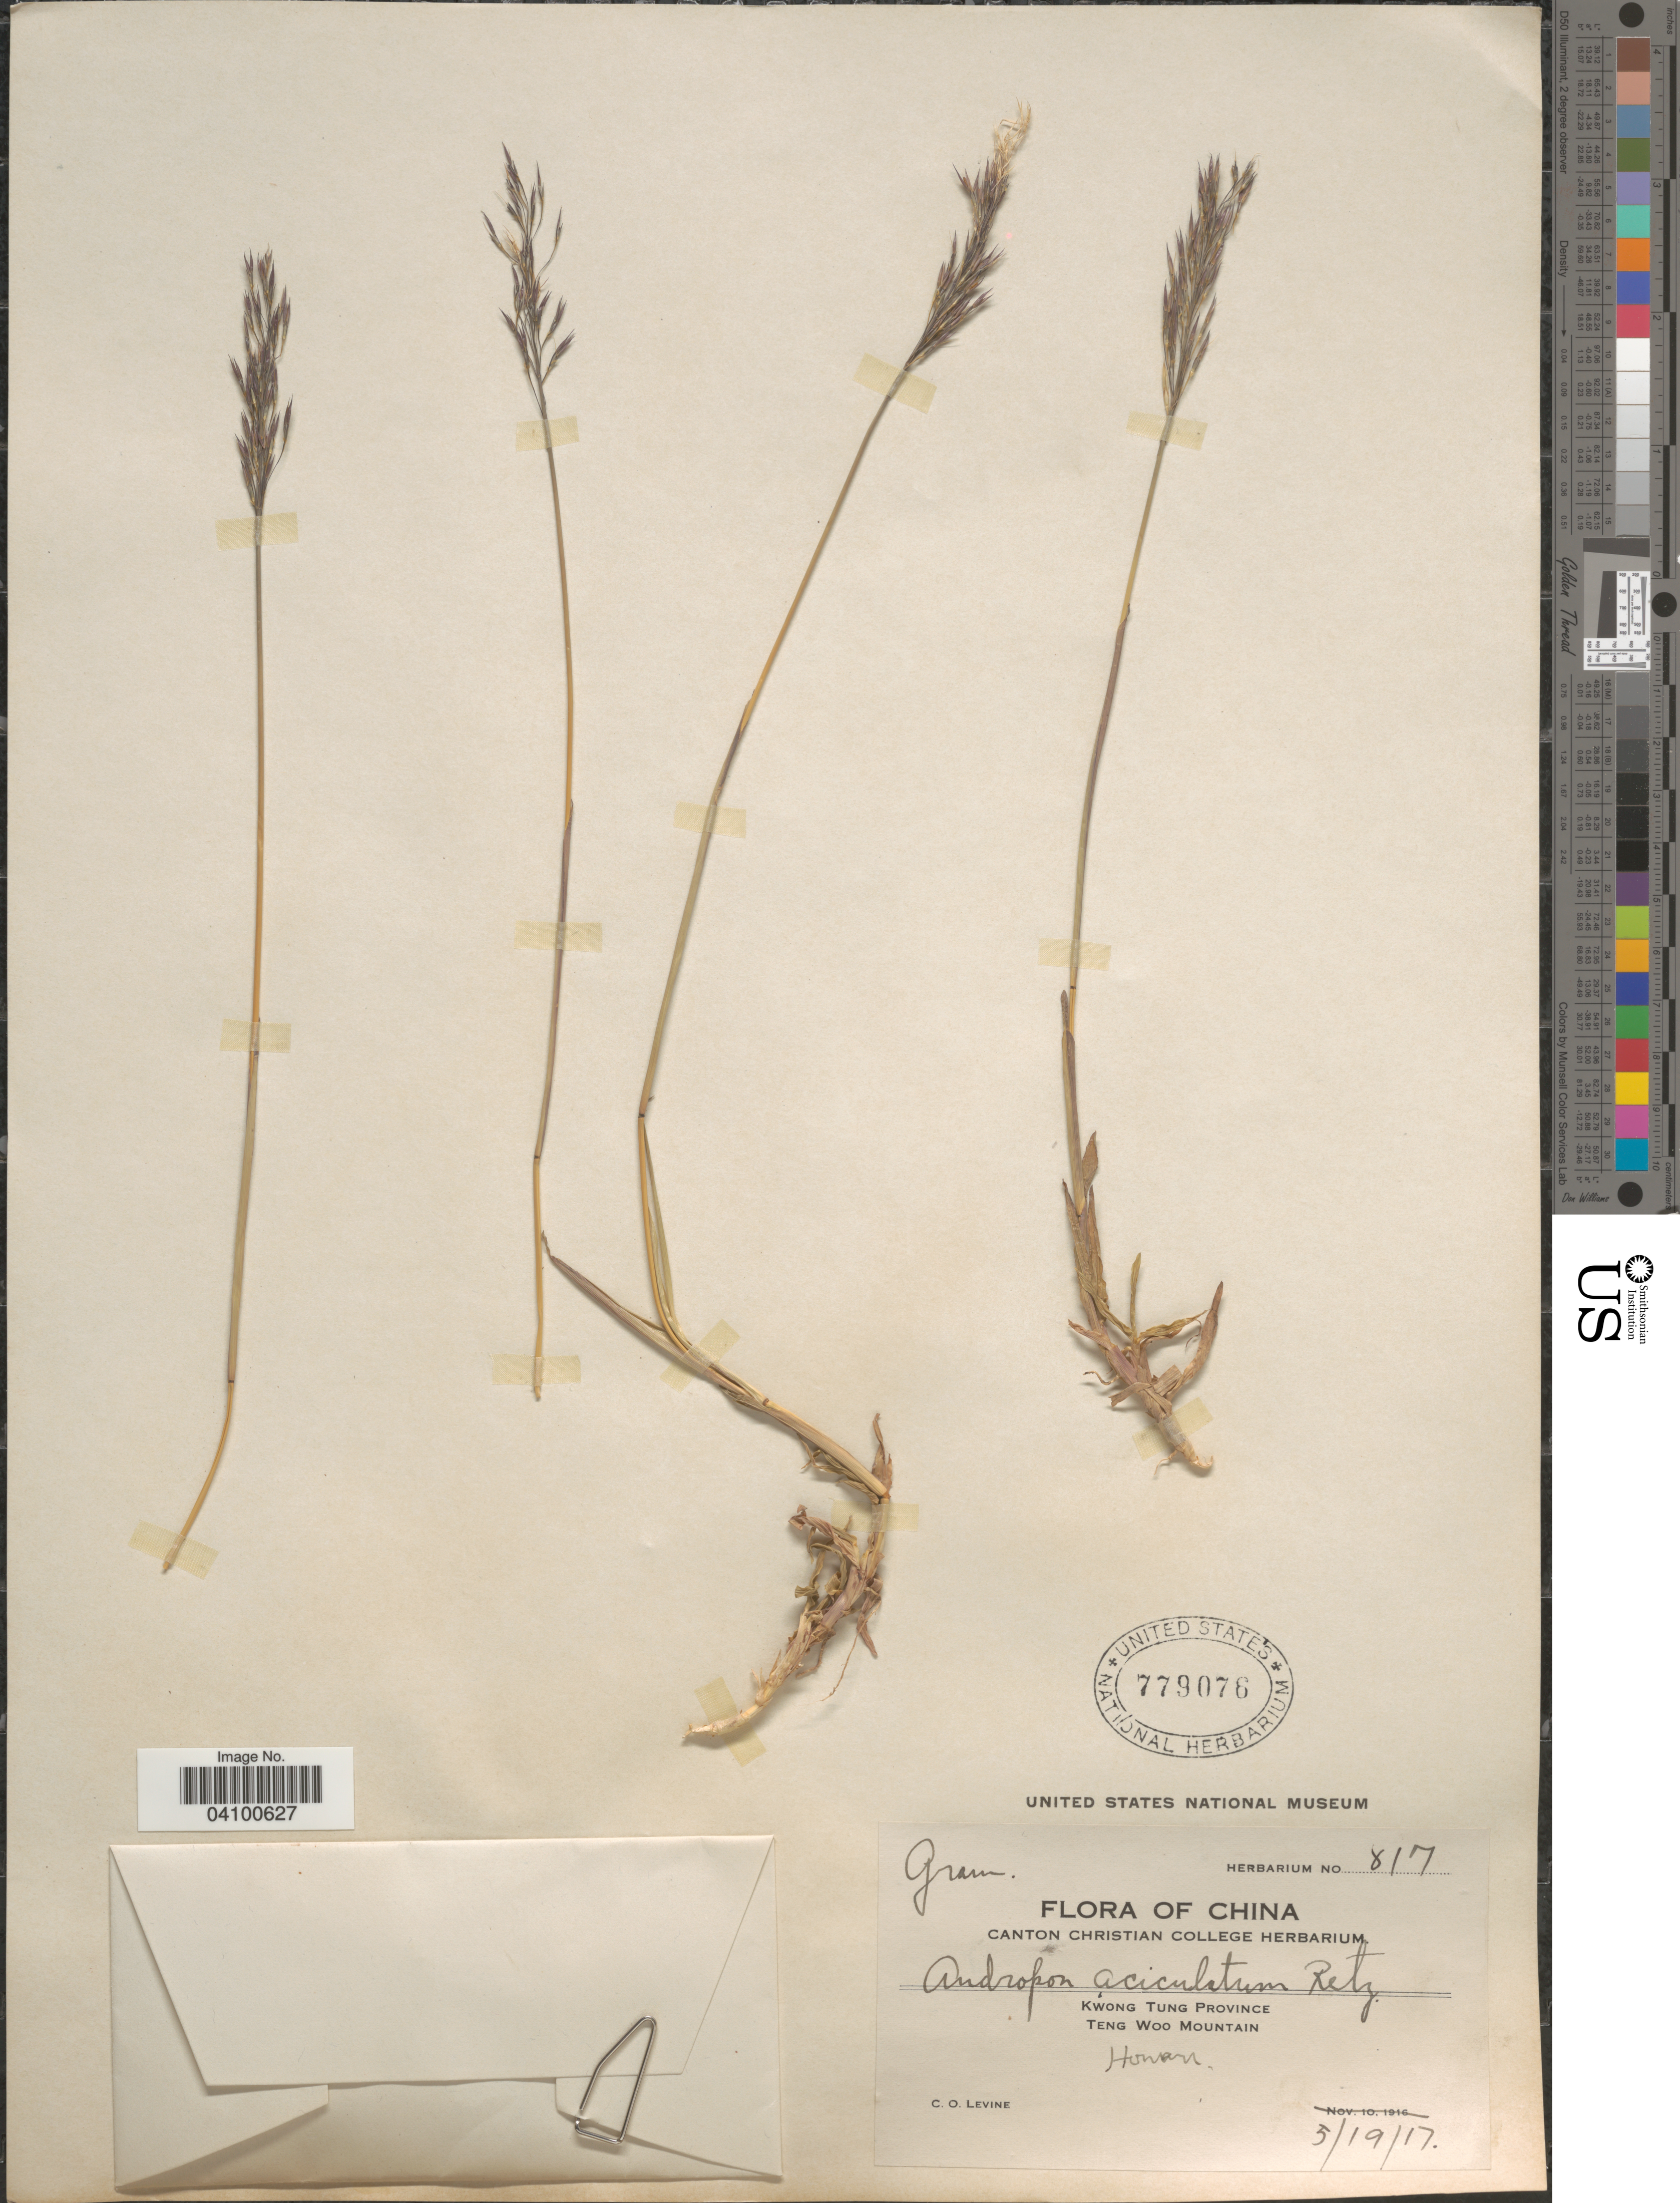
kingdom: Plantae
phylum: Tracheophyta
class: Liliopsida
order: Poales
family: Poaceae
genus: Chrysopogon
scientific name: Chrysopogon aciculatus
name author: (Retz.) Trin.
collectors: C. O. Levine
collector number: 817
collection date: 1917-05-19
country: China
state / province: Henan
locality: Kwong Tung Province. Teng Woo Mountain. Honan.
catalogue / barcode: US 779076